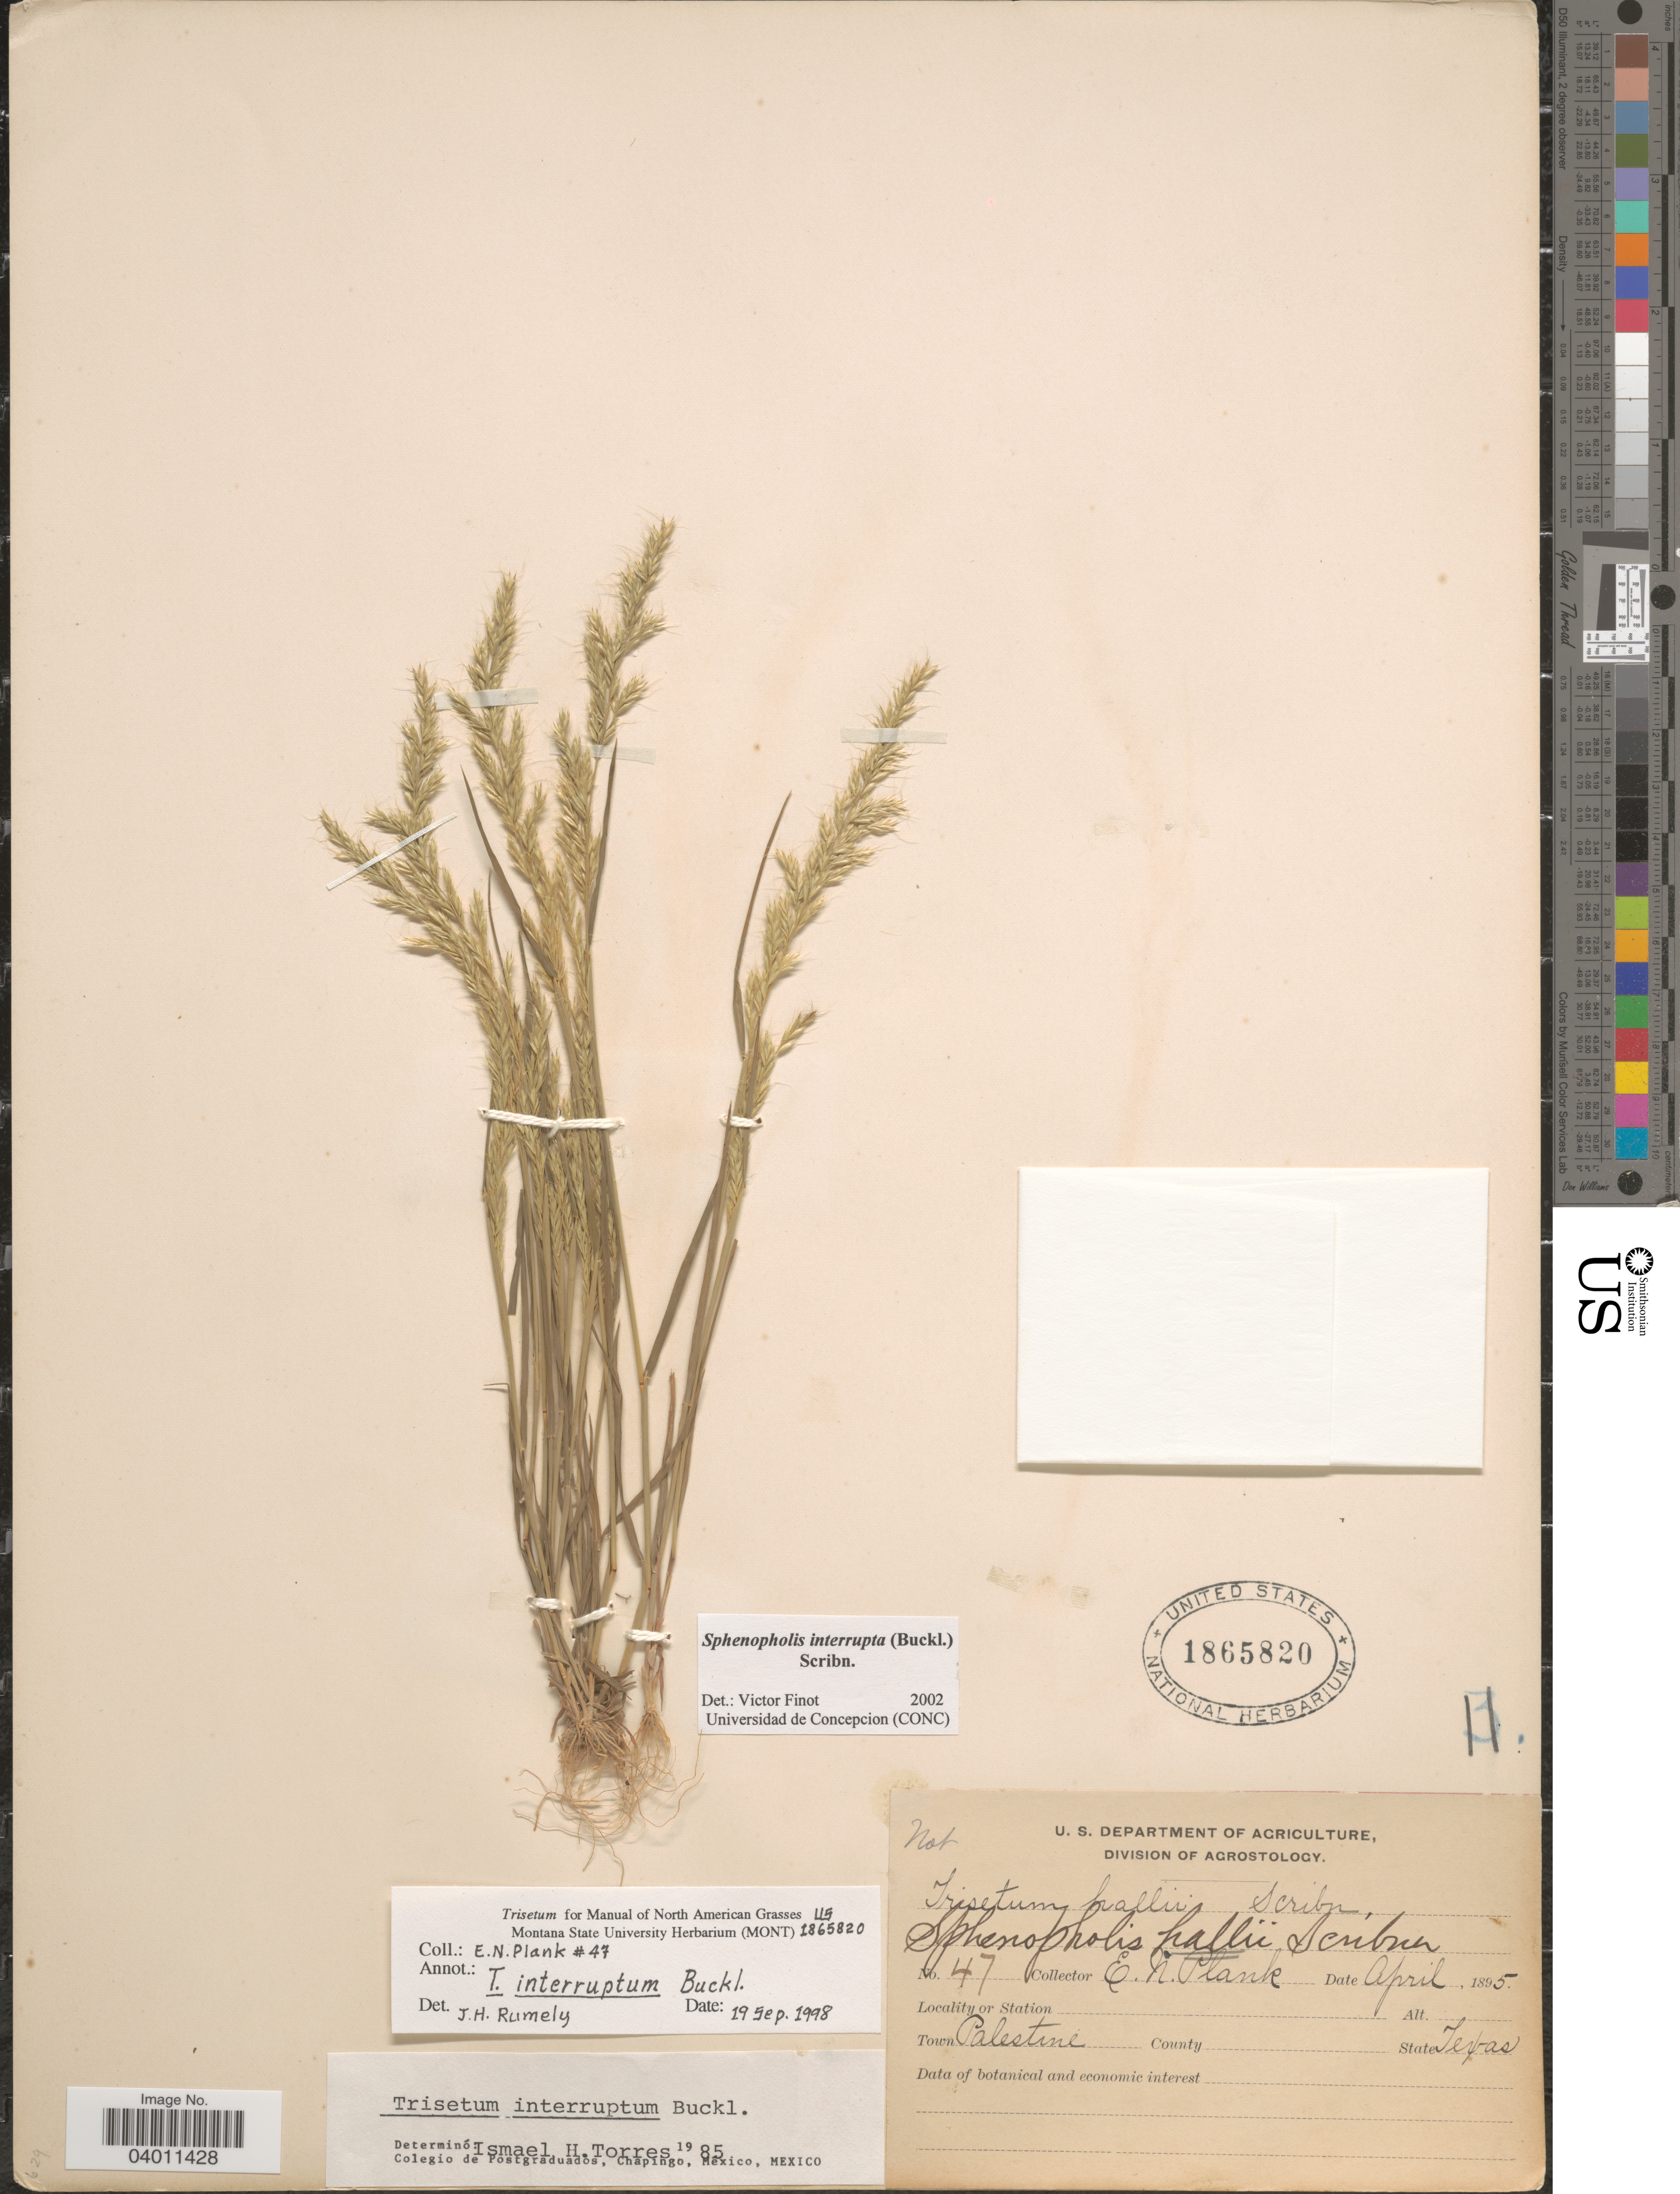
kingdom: Plantae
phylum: Tracheophyta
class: Liliopsida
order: Poales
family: Poaceae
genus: Sphenopholis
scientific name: Sphenopholis interrupta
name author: (Buckley) Scribn.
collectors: E. Plank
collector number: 47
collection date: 1895-04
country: United States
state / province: Texas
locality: Town Palestine.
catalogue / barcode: US 1865820